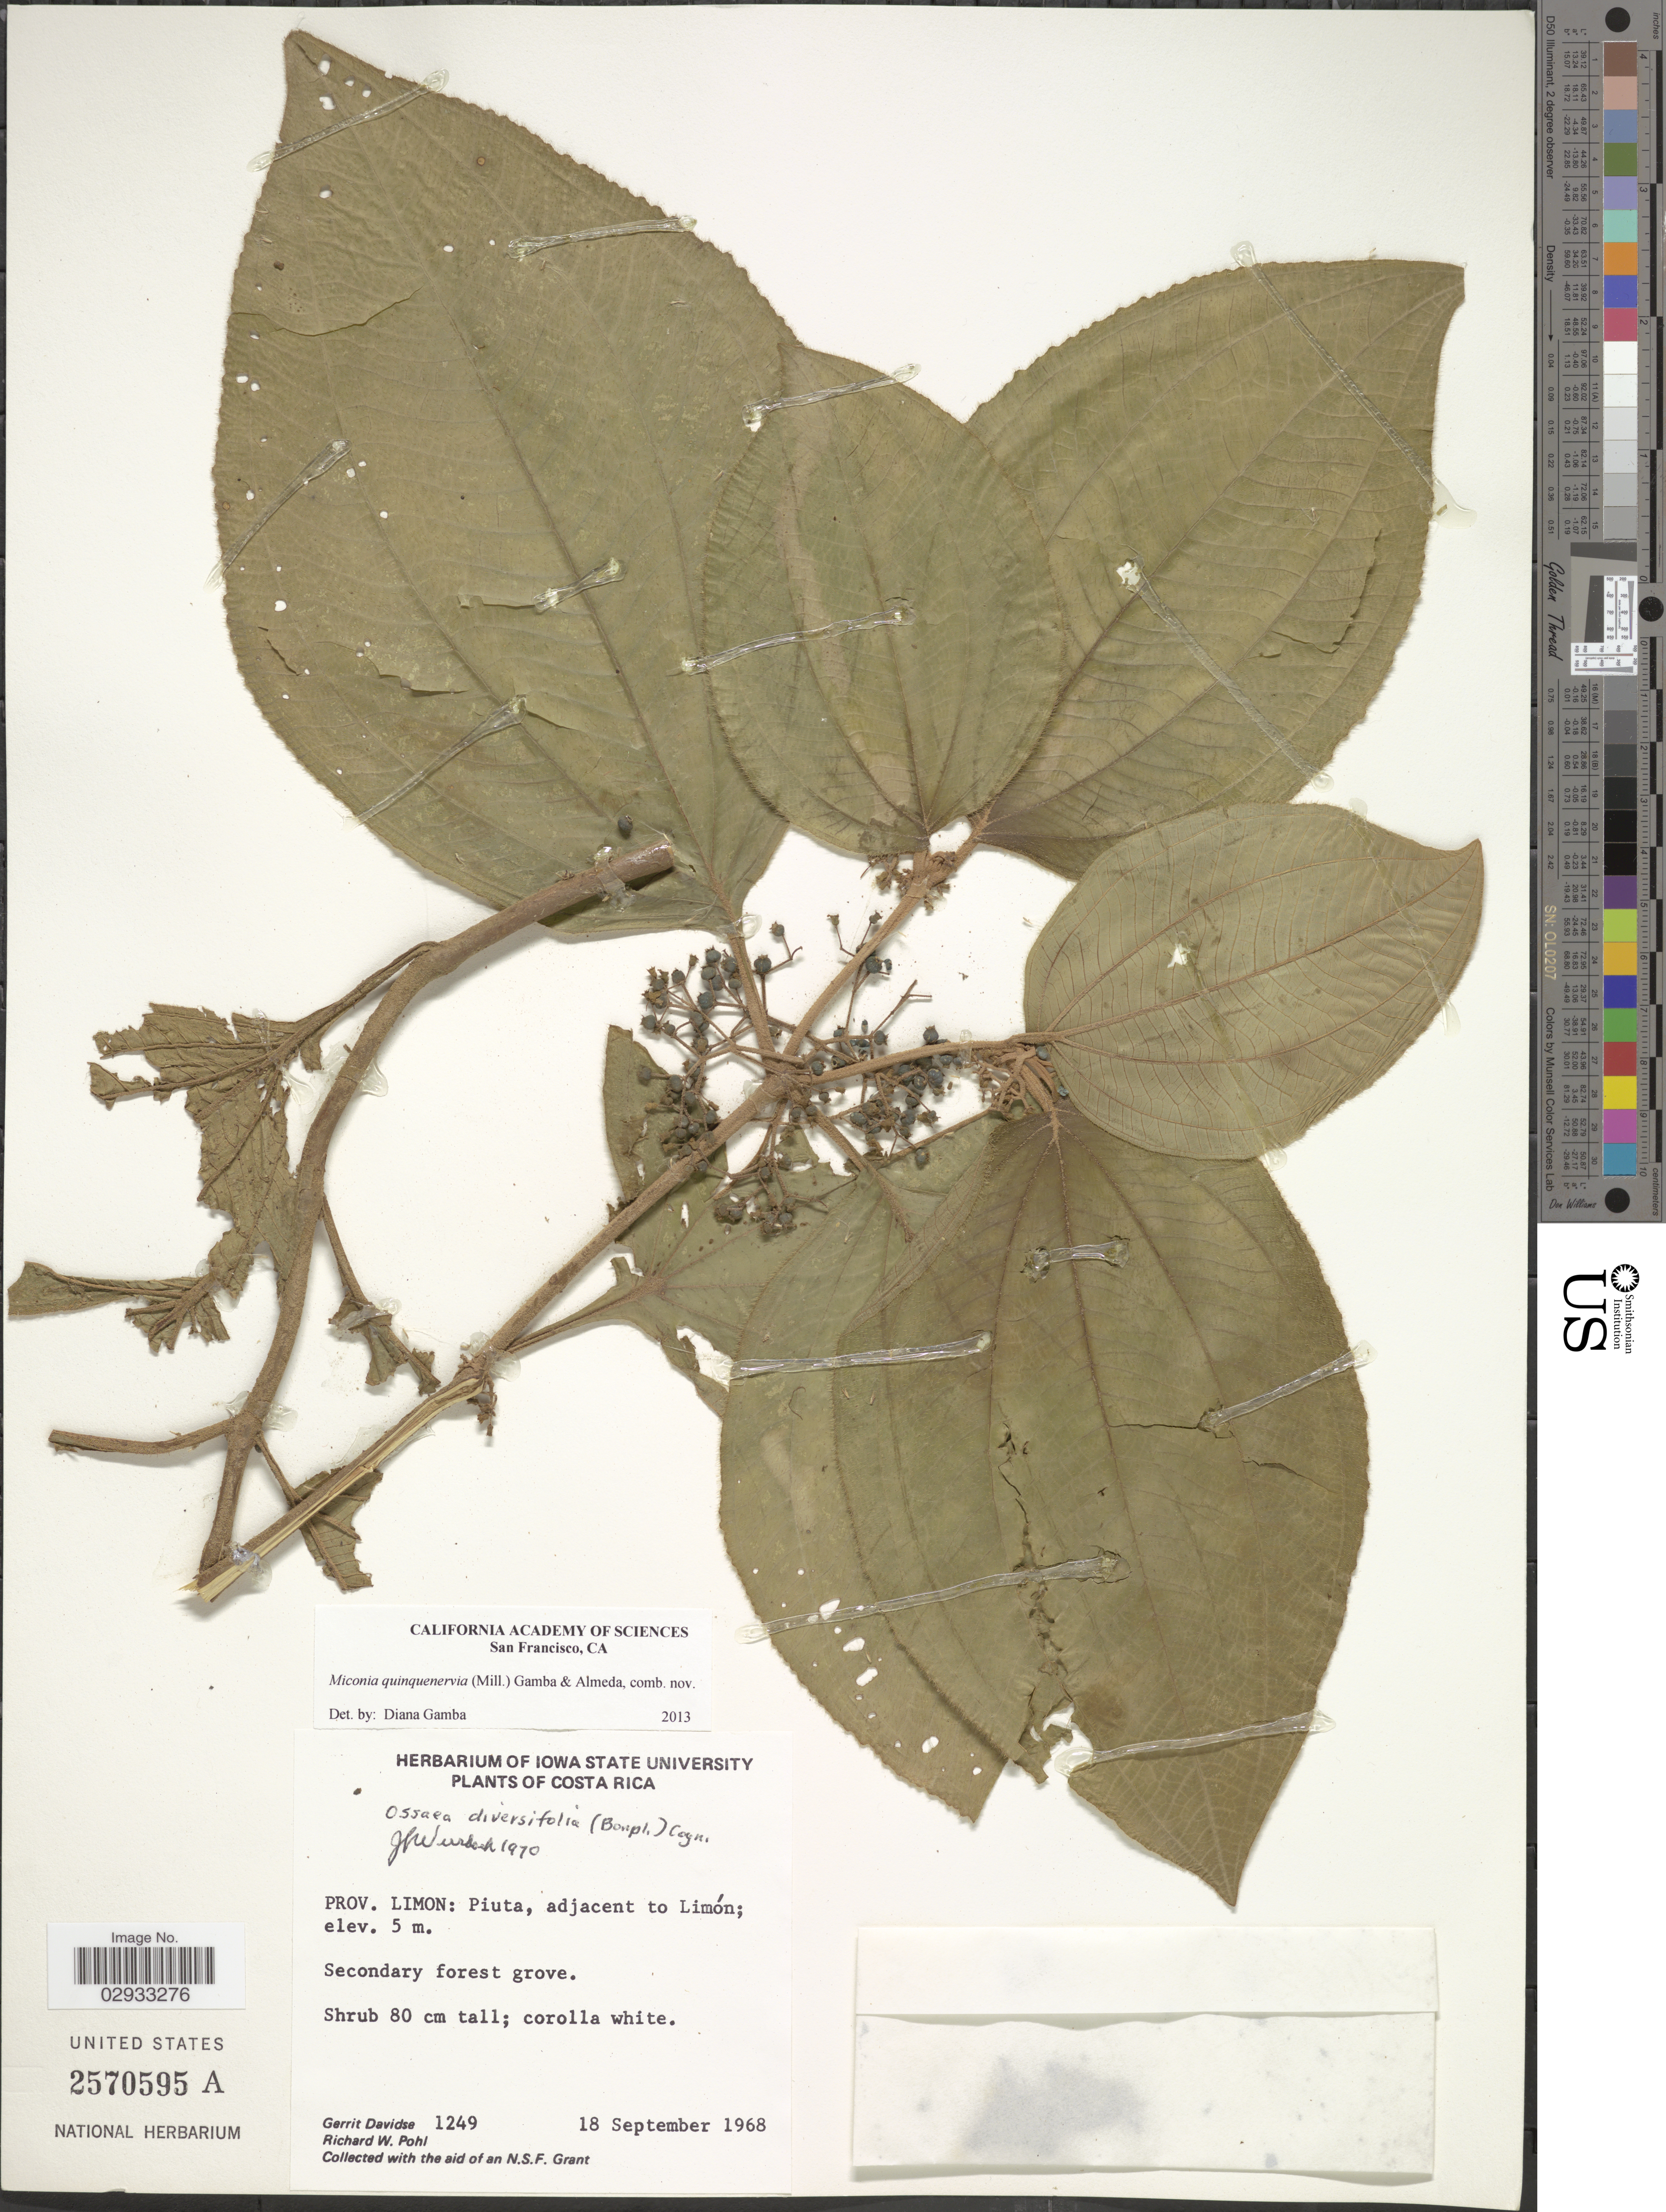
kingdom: Plantae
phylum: Tracheophyta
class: Magnoliopsida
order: Myrtales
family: Melastomataceae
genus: Miconia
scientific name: Miconia quinquenervia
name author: (Mill.) Gamba & Almeda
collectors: G. Davidse, R. W. Pohl & N. Grant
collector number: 1249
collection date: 1968-09-18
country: Costa Rica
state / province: Limón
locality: Piuta, adjacent to Limón.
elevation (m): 5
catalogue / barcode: US 2570595A